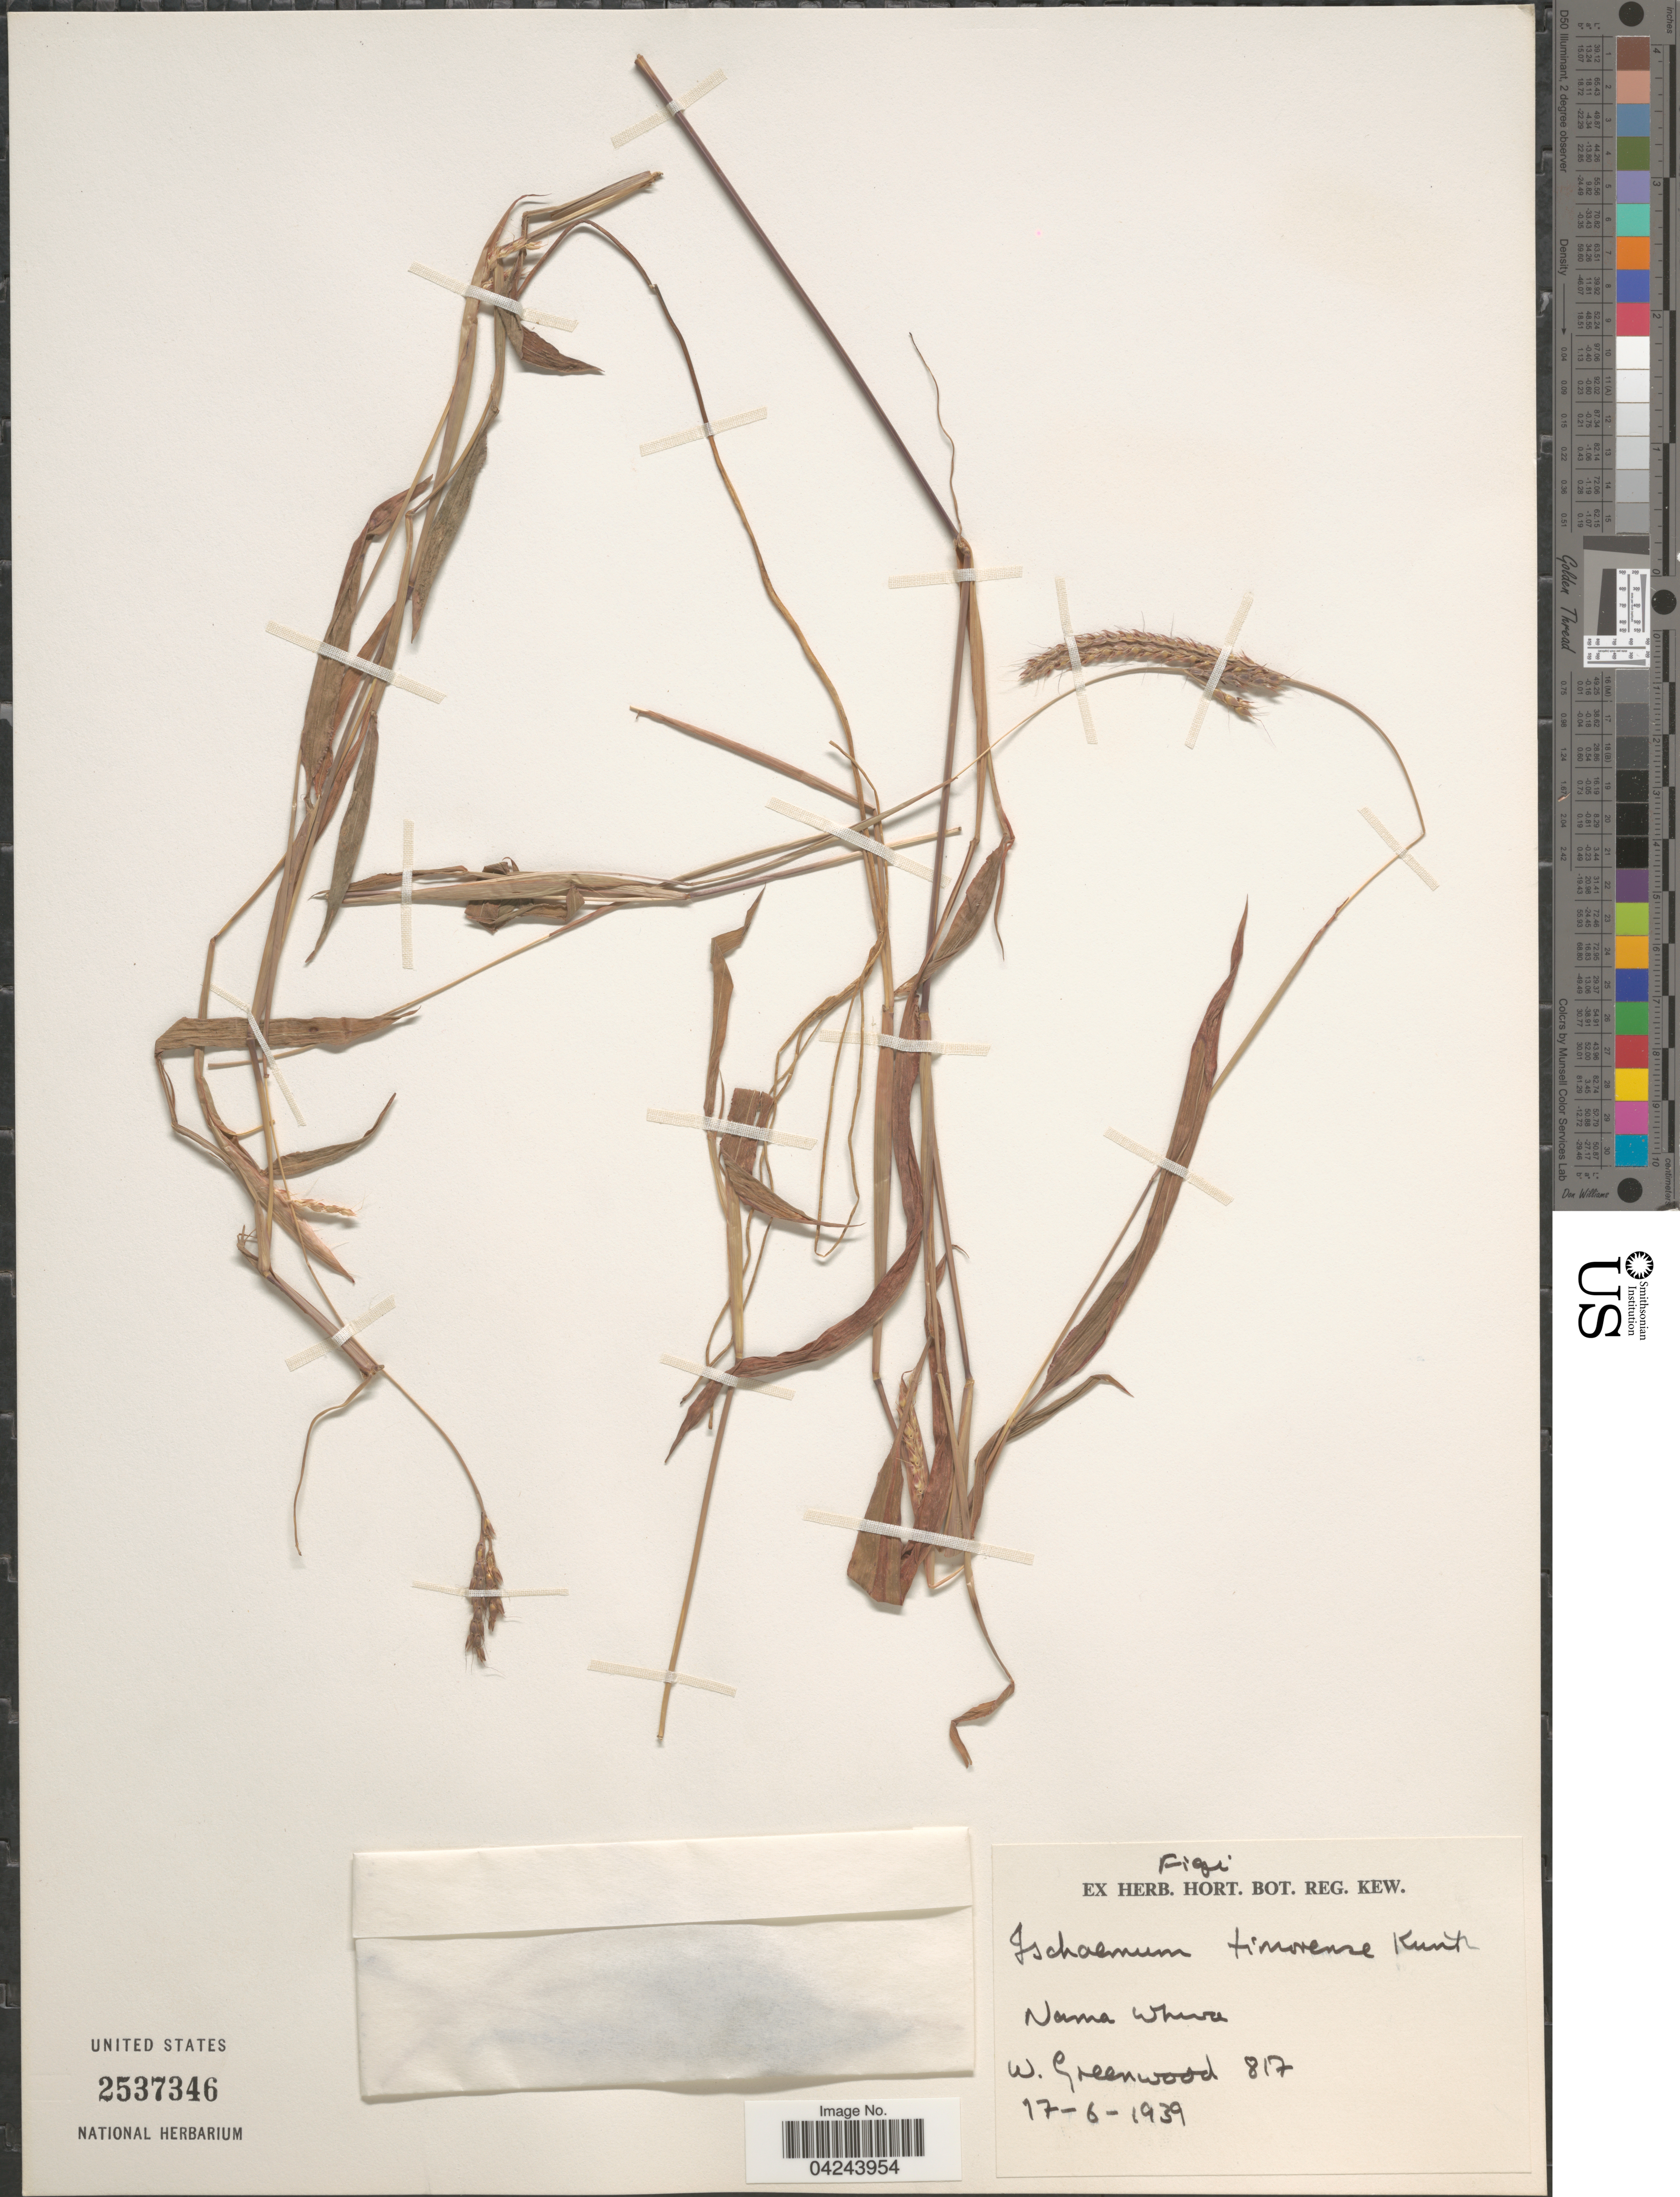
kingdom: Plantae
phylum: Tracheophyta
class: Liliopsida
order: Poales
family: Poaceae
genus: Ischaemum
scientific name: Ischaemum timorense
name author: Kunth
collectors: W. Greenwood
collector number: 817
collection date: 1939-06-17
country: Fiji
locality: Figi. [interpreted] Nama [interpreted] Whiva [interpreted].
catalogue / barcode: US 2537346